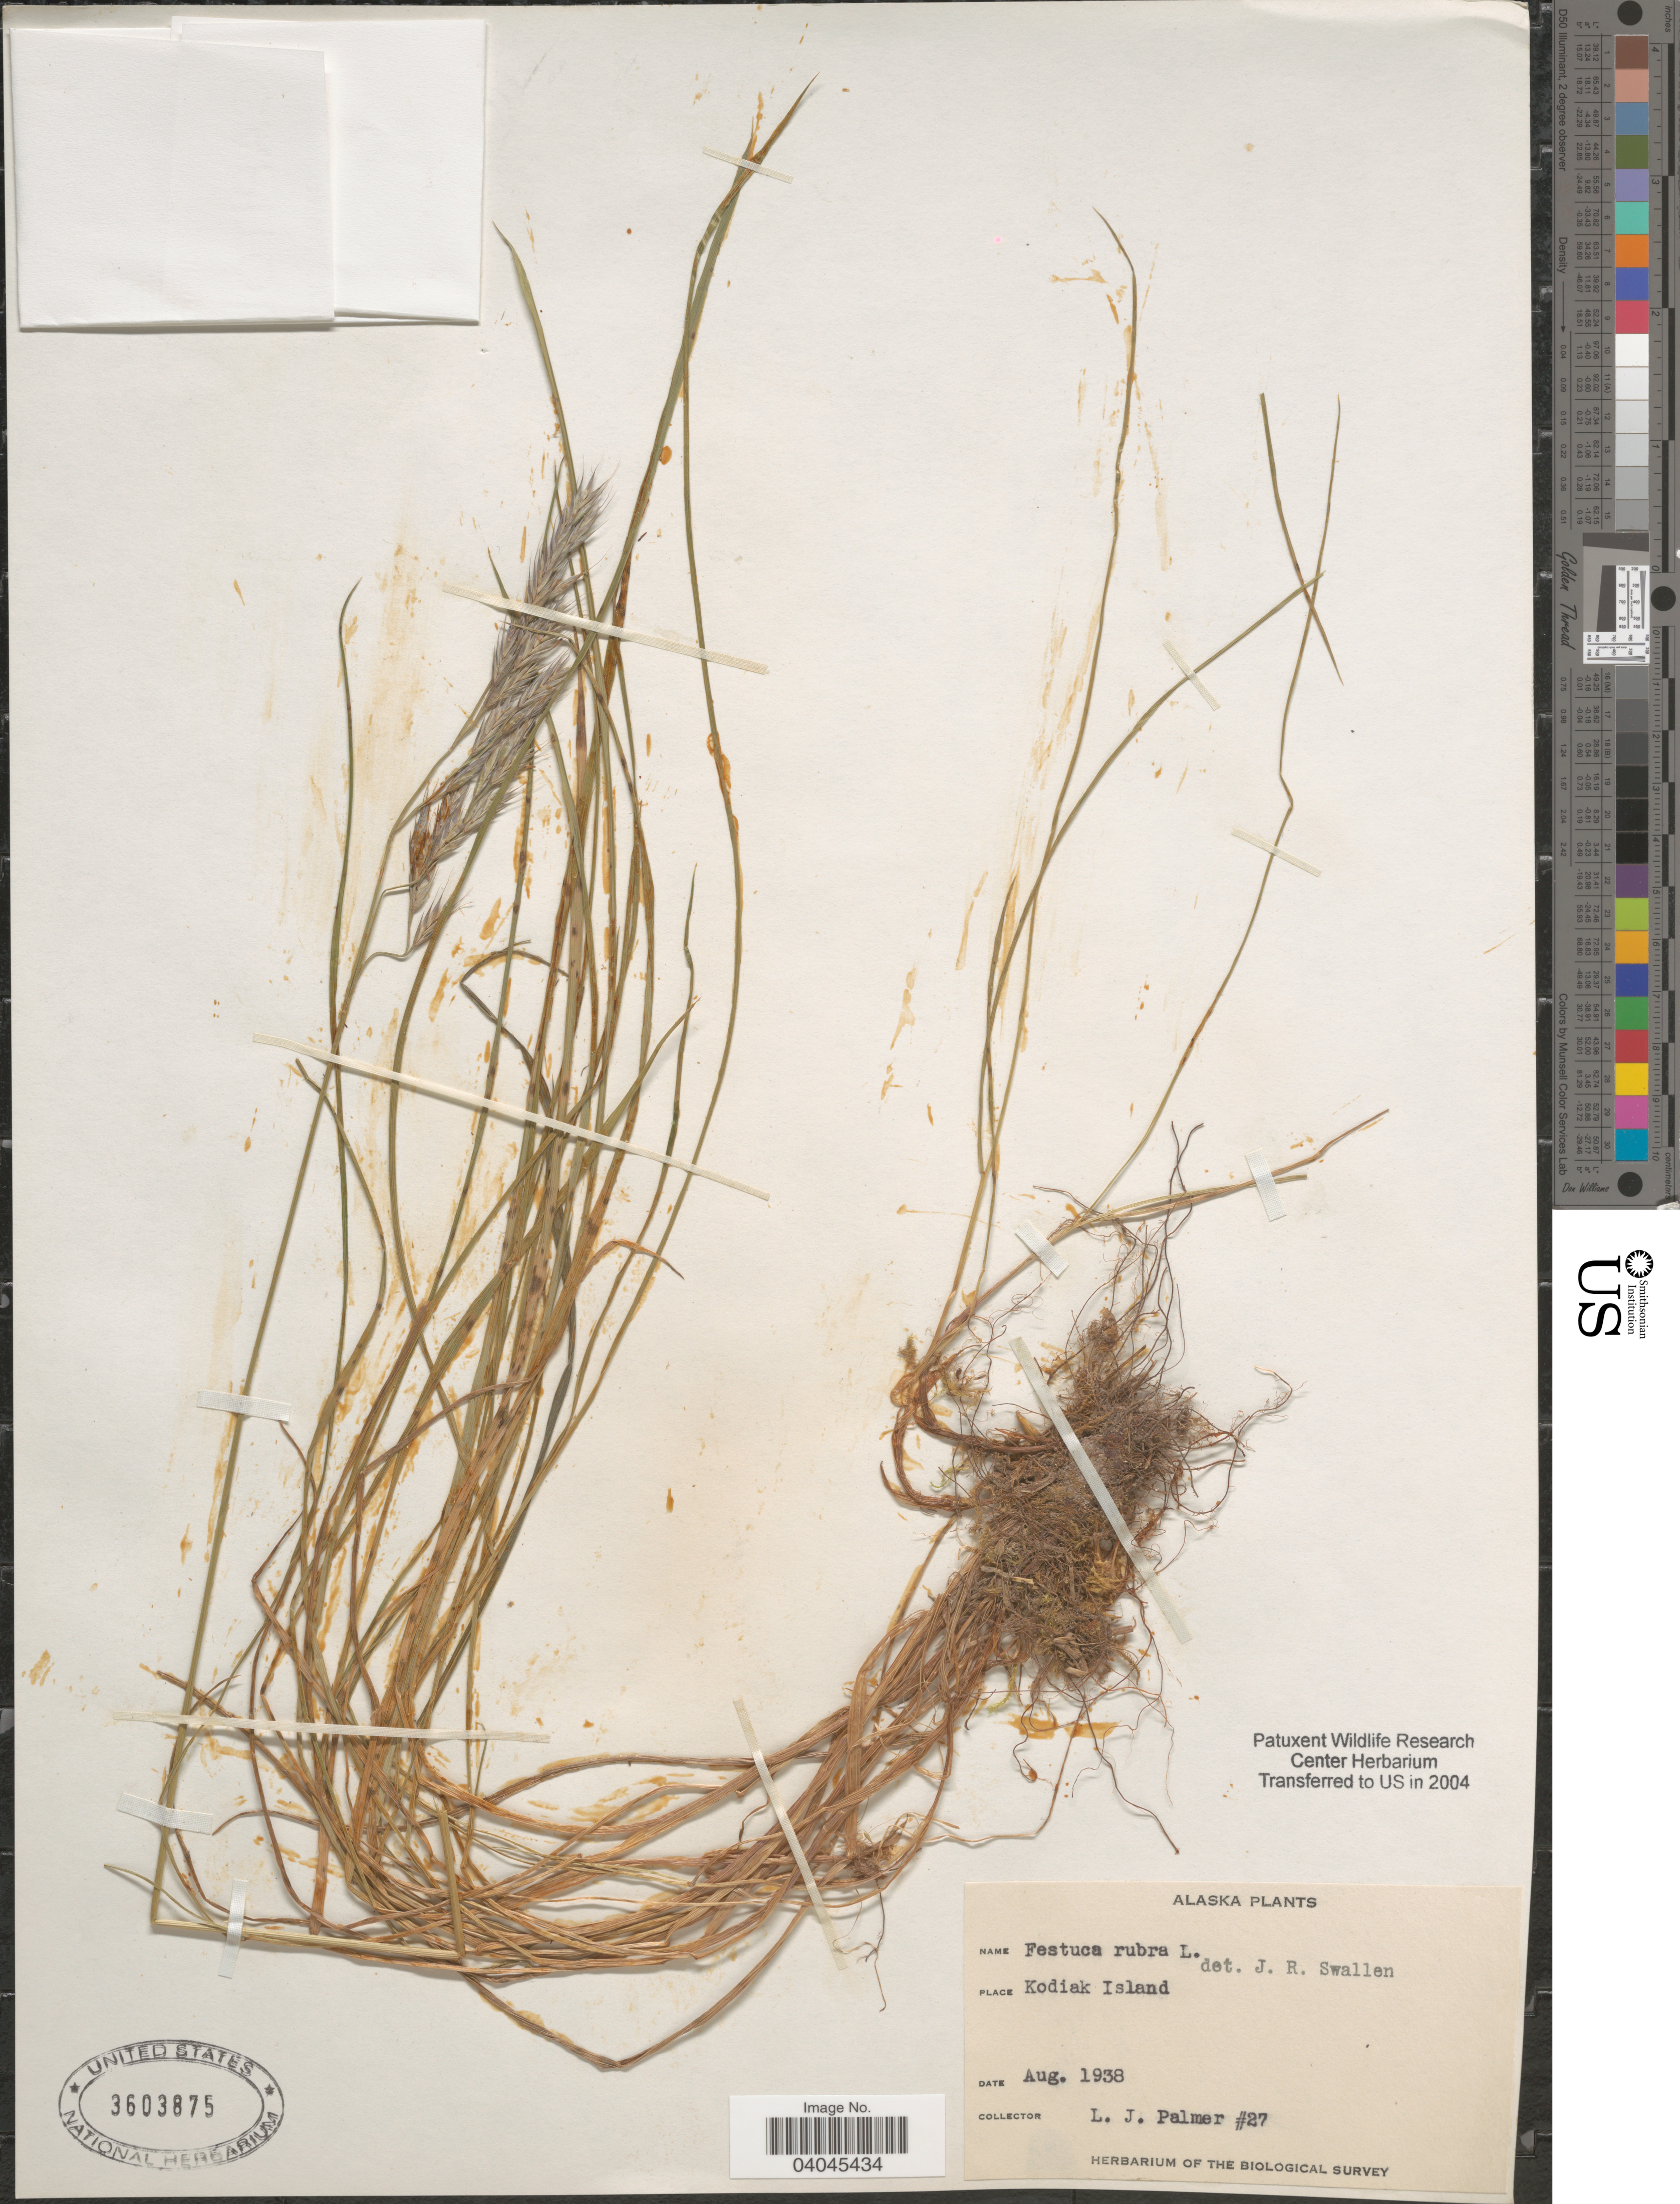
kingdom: Plantae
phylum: Tracheophyta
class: Liliopsida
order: Poales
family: Poaceae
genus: Festuca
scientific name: Festuca rubra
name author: L.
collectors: L. J. Palmer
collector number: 27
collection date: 1938-08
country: United States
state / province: Alaska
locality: Kodiak Island.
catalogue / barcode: US 3603875